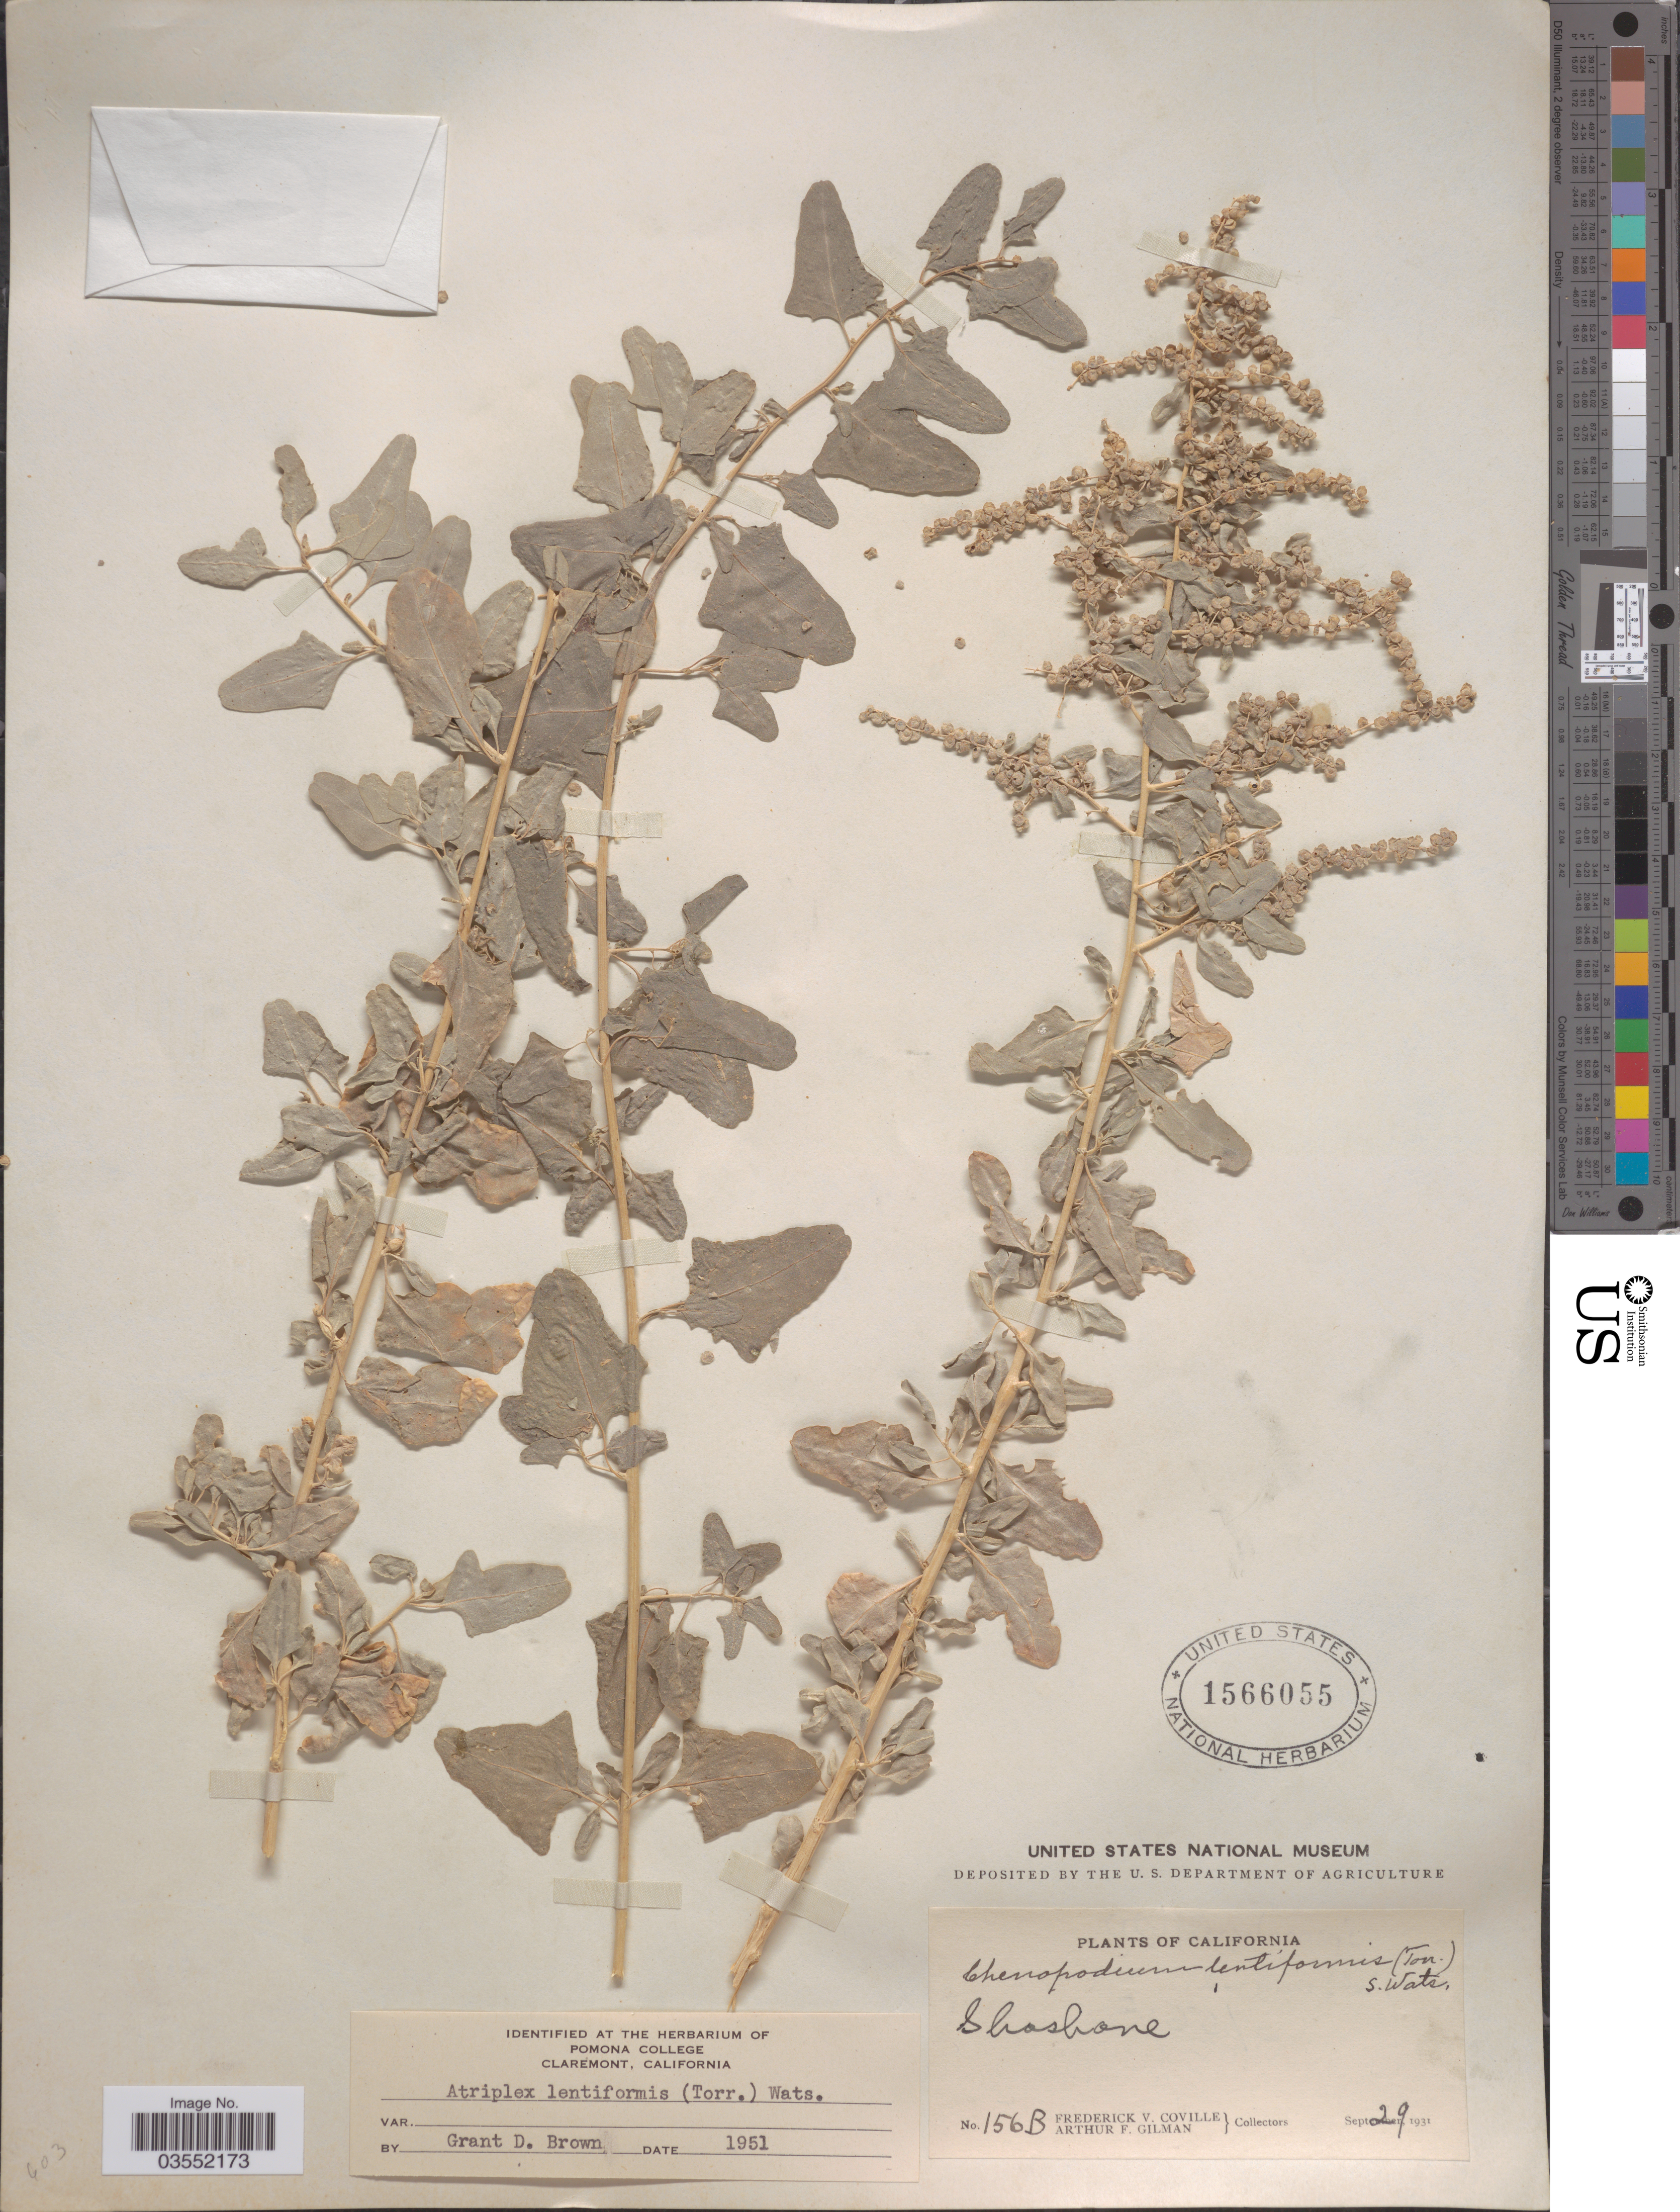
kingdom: Plantae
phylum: Tracheophyta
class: Magnoliopsida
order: Caryophyllales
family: Amaranthaceae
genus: Atriplex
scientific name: Atriplex lentiformis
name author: (Torr.) S. Watson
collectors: F. V. Coville & A. Gilman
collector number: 156B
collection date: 1931-09-29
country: United States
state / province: California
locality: Shoshone.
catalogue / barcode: US 1566055